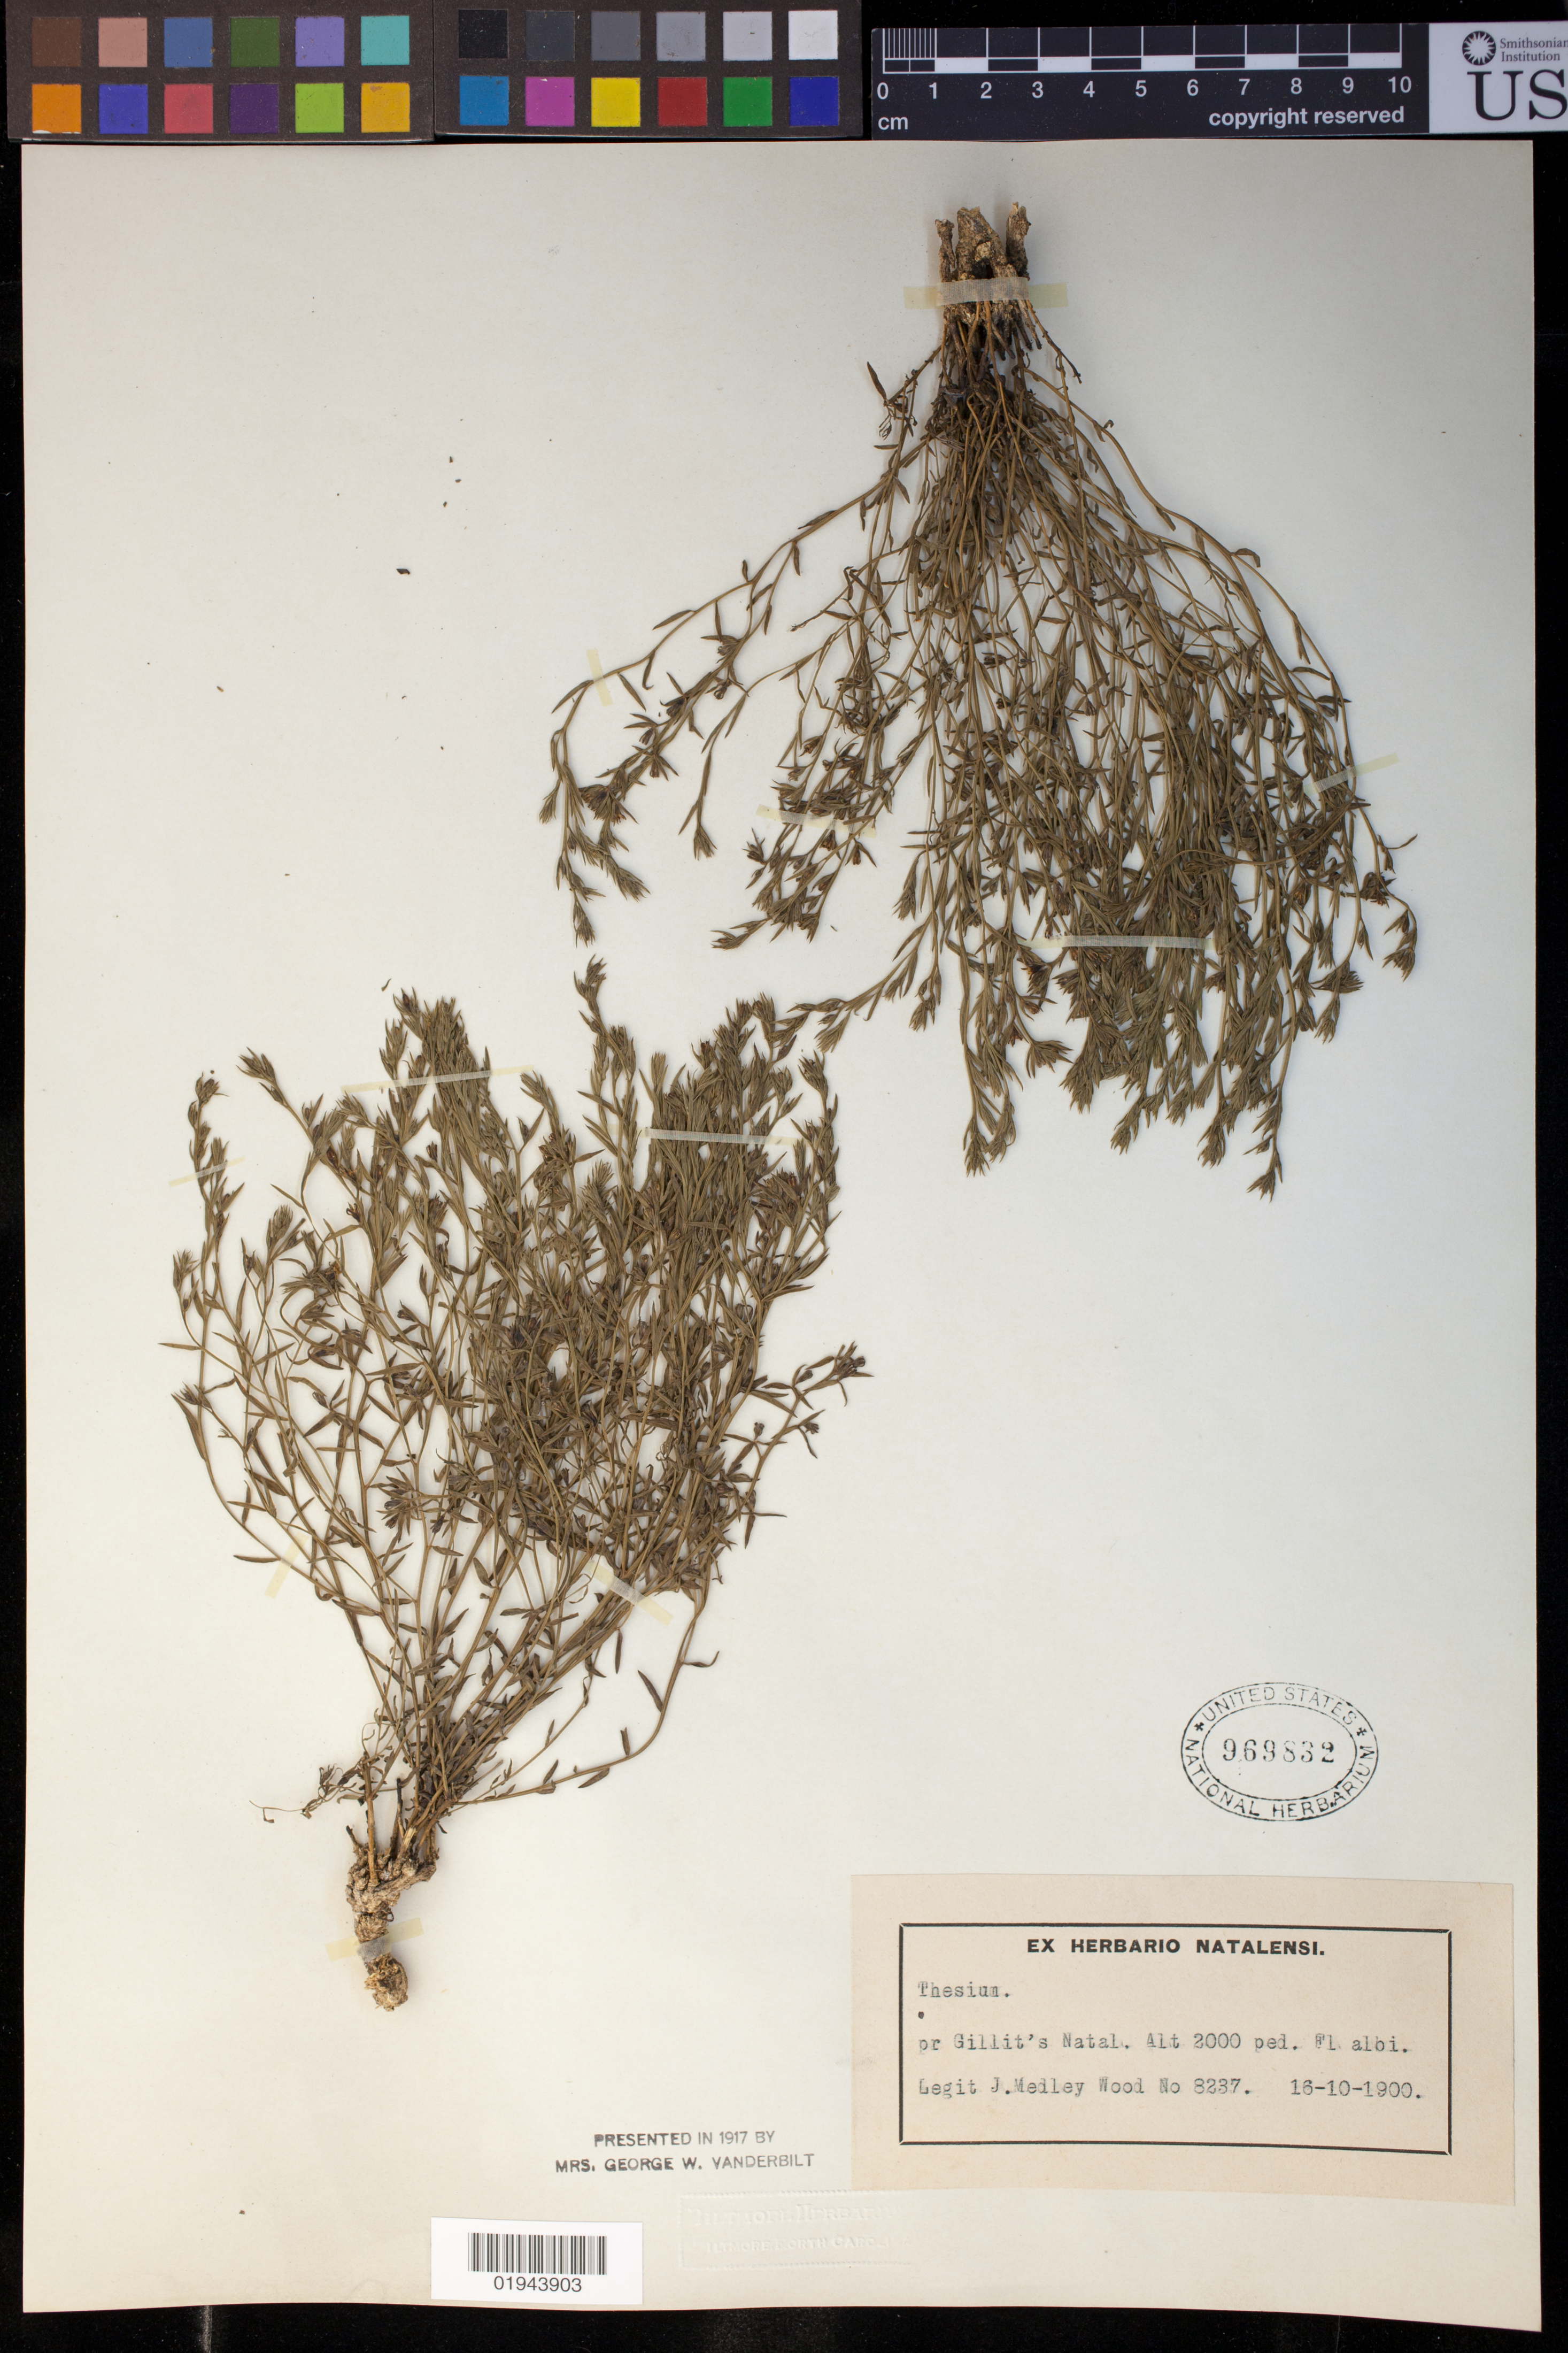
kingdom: Plantae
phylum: Tracheophyta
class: Magnoliopsida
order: Santalales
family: Thesiaceae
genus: Thesium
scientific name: Thesium sp.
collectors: J. M. Wood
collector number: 8237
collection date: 1900-10-16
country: South Africa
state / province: KwaZulu-Natal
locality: pr Gillitt's [Gillits] Natal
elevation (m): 610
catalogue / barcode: US 969832